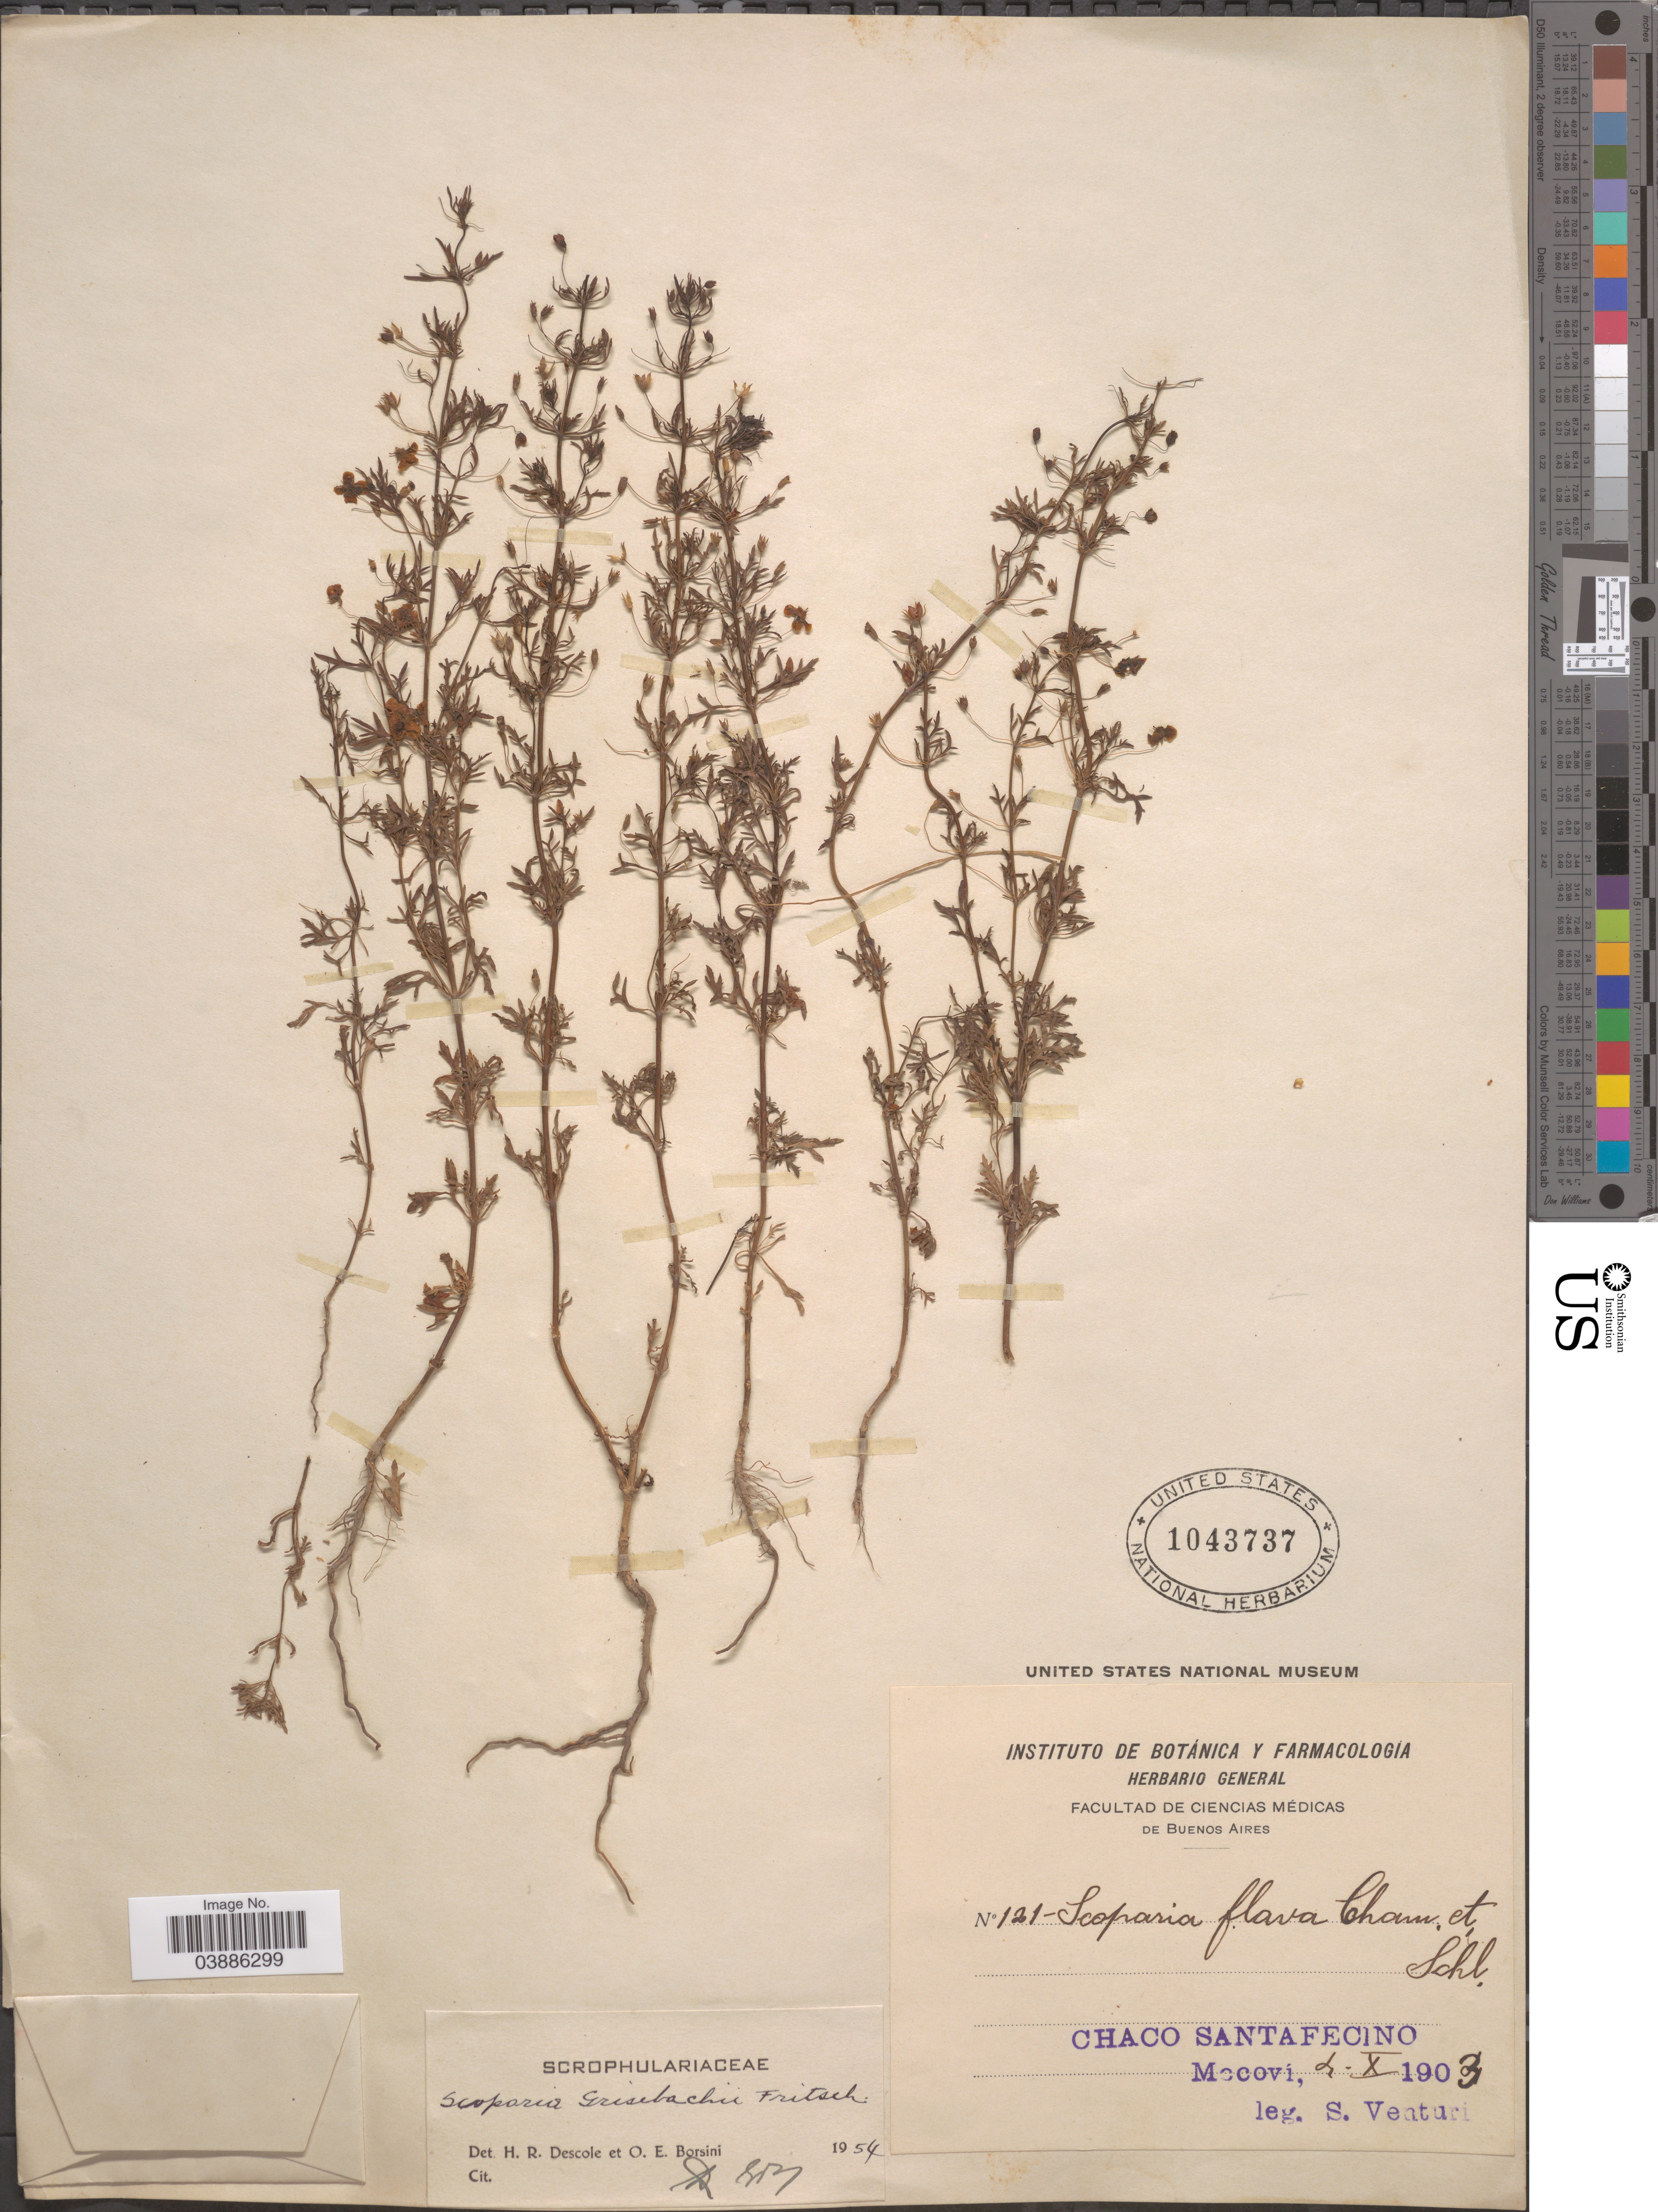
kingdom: Plantae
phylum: Tracheophyta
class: Magnoliopsida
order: Lamiales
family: Plantaginaceae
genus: Scoparia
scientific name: Scoparia grisebachii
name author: Fritsch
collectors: S. Venturi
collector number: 121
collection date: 1903-10-04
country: Argentina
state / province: Chaco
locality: Santa Fecino. Mocovi.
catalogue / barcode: US 1043737